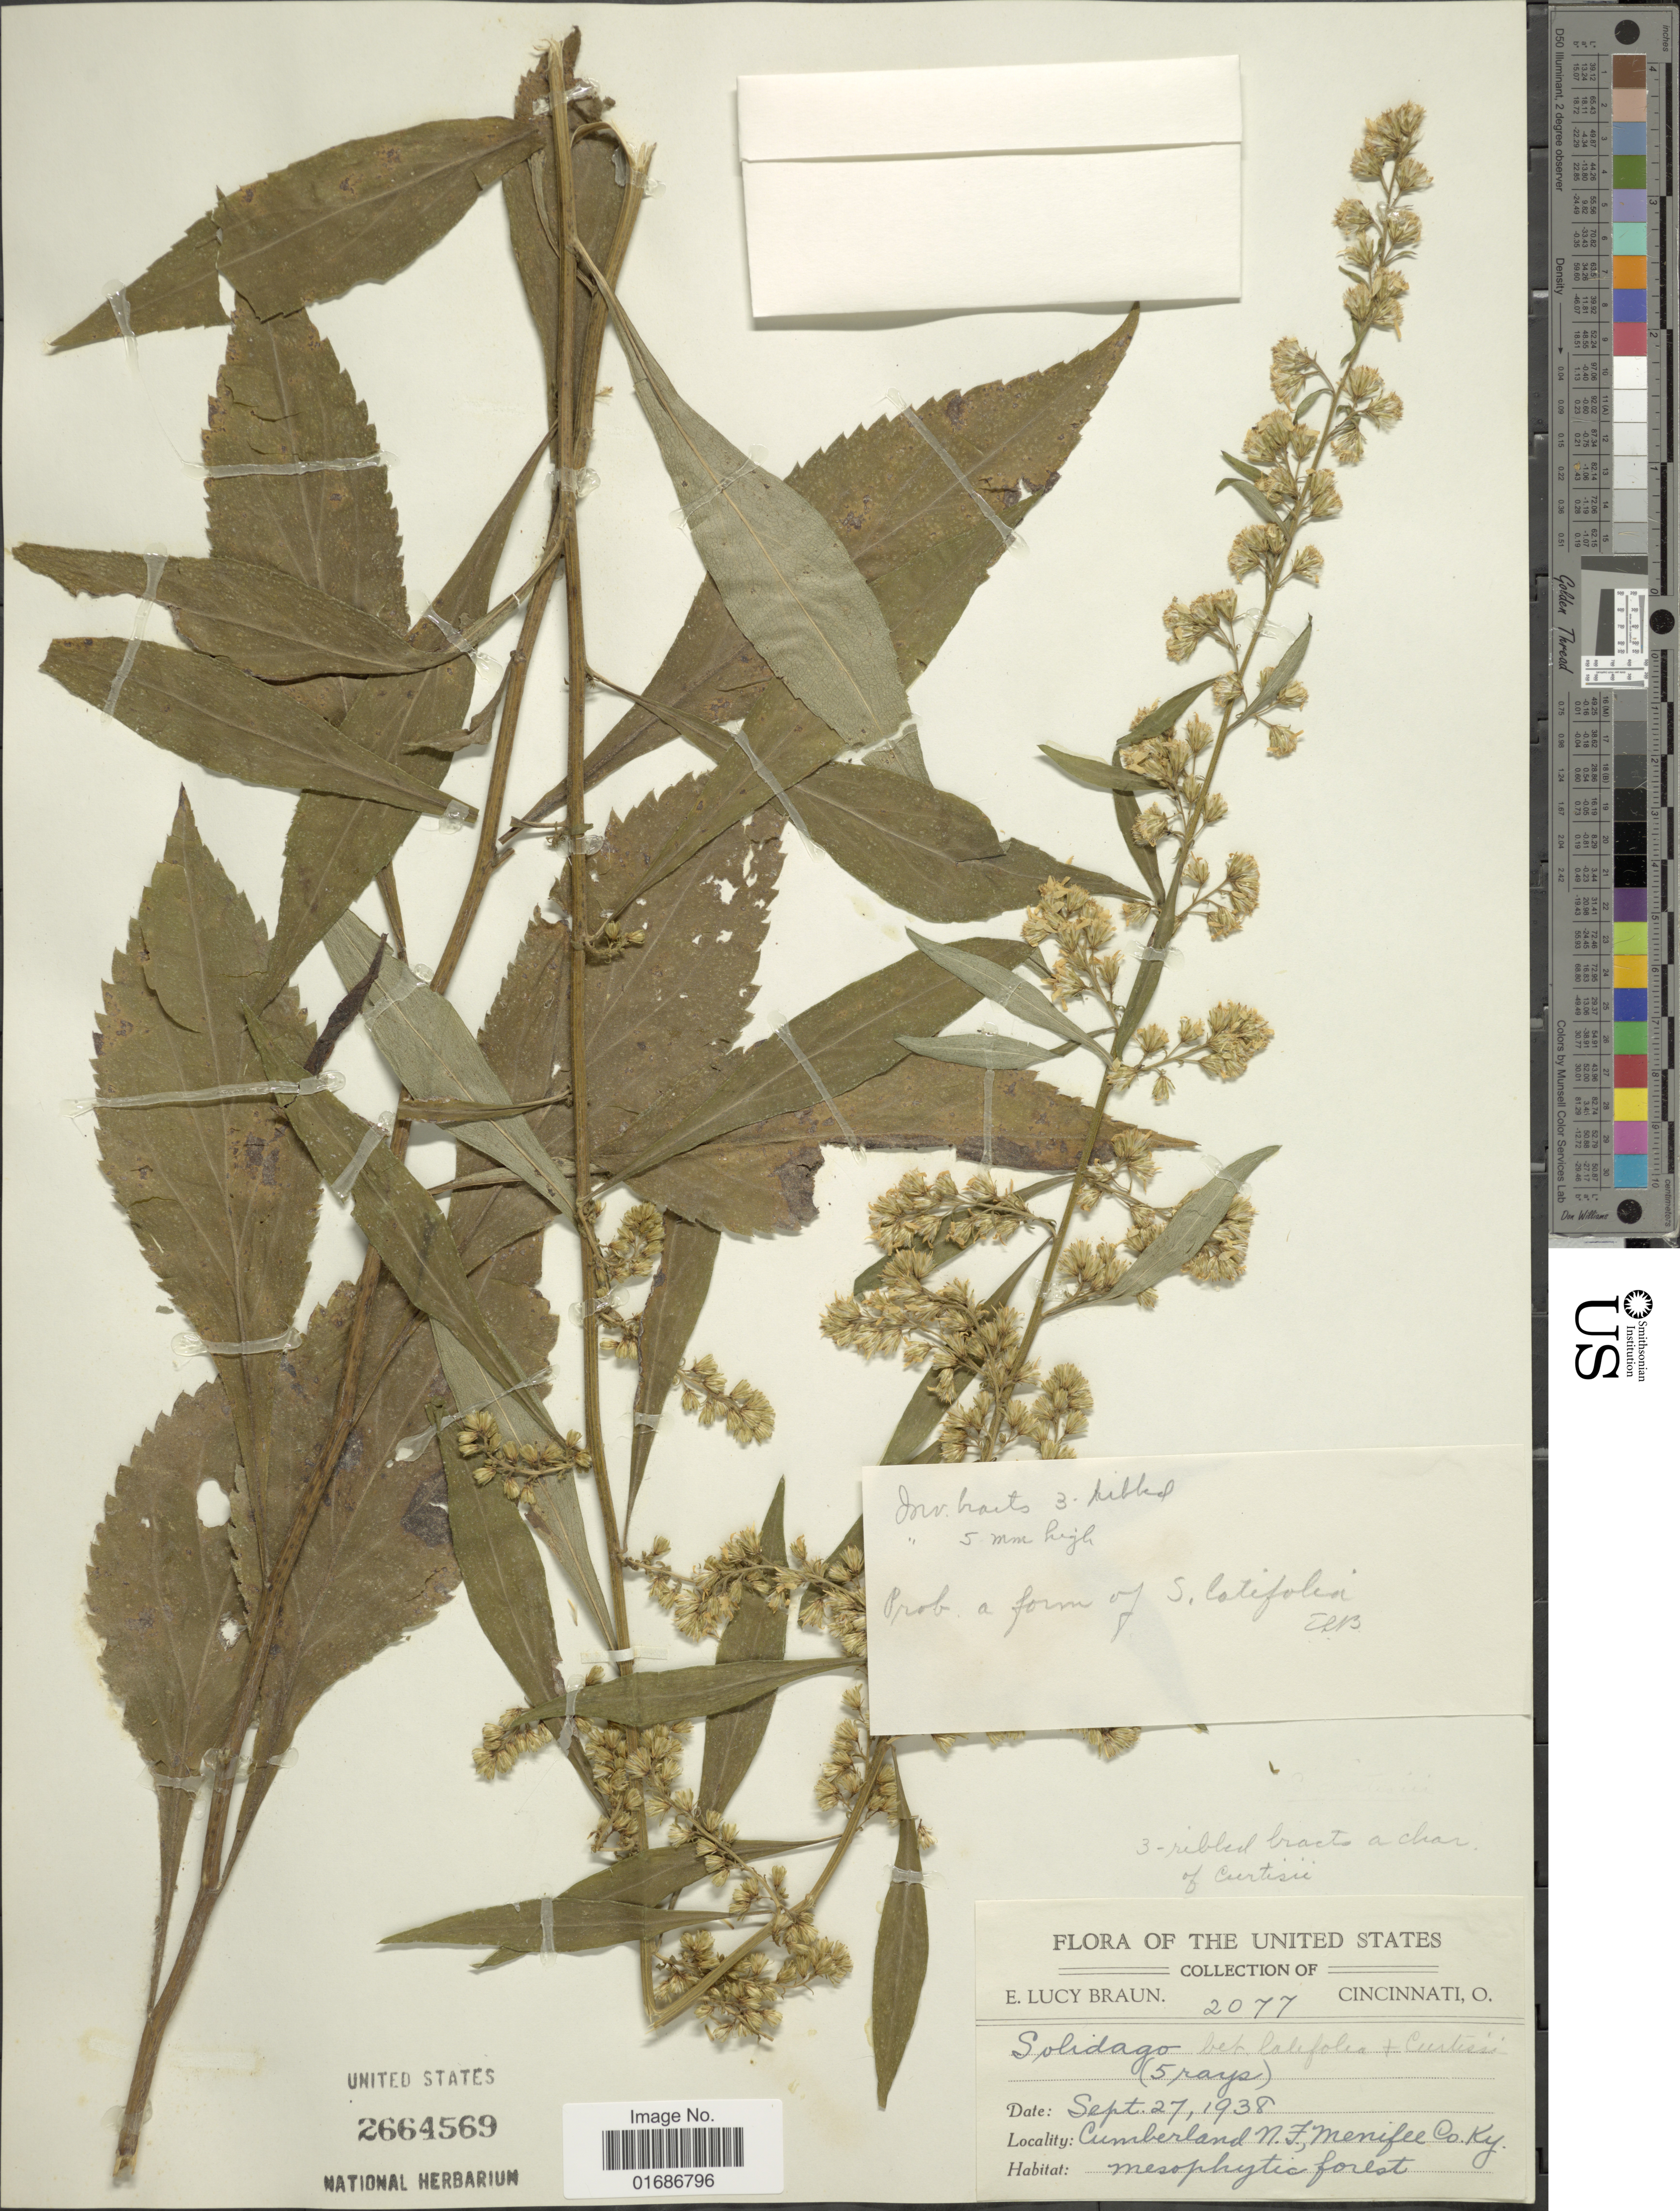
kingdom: Plantae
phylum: Tracheophyta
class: Magnoliopsida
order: Asterales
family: Asteraceae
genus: Solidago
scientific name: Solidago flexicaulis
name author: L.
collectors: E. L. Braun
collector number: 2077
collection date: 1938-09-27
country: United States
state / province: Kentucky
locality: Cumberland N.T, Menifee Co. Ky.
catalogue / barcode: US 2664569